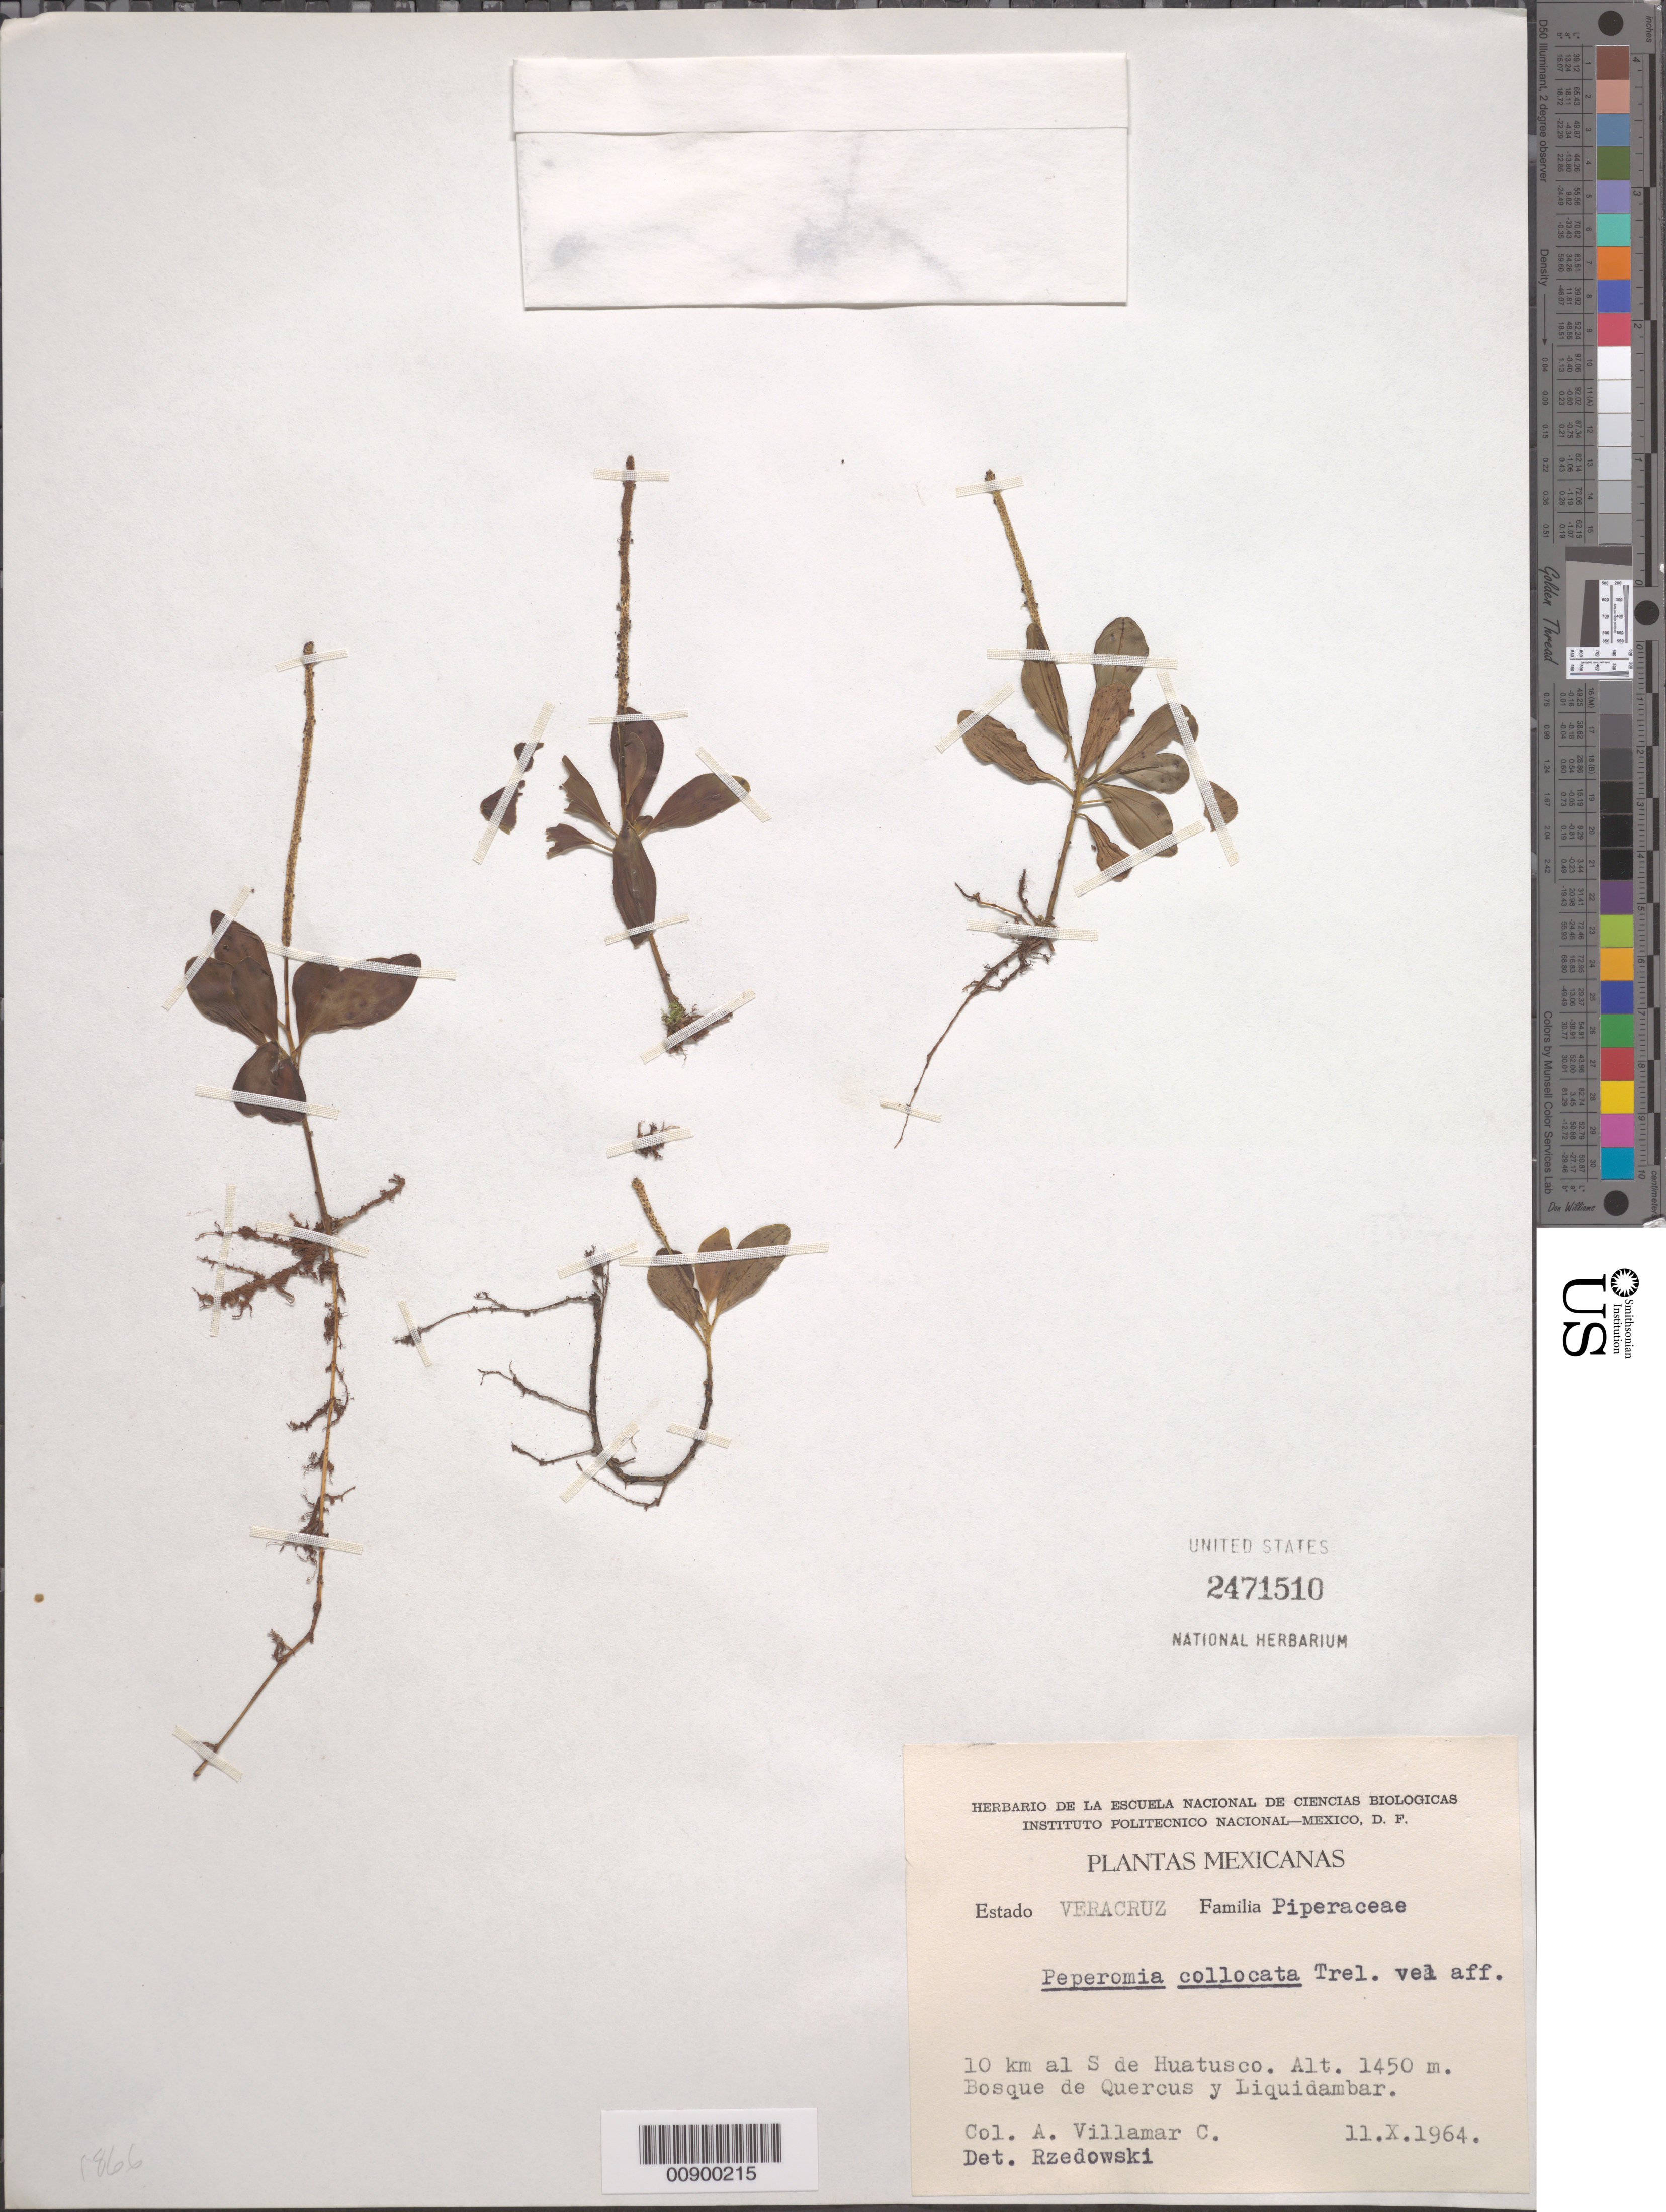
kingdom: Plantae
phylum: Tracheophyta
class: Magnoliopsida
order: Piperales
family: Piperaceae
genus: Peperomia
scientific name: Peperomia dendrophila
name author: Schltdl. & Cham.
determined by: Jiménez, José Estaban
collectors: Villamar C., A.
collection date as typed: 11 Oct 1964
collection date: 1964-10-11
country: Mexico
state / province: Veracruz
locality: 10 km al S de Huatusco, Veracruz.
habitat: Bosque de Quercus y Liquidambar.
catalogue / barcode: US 2471510